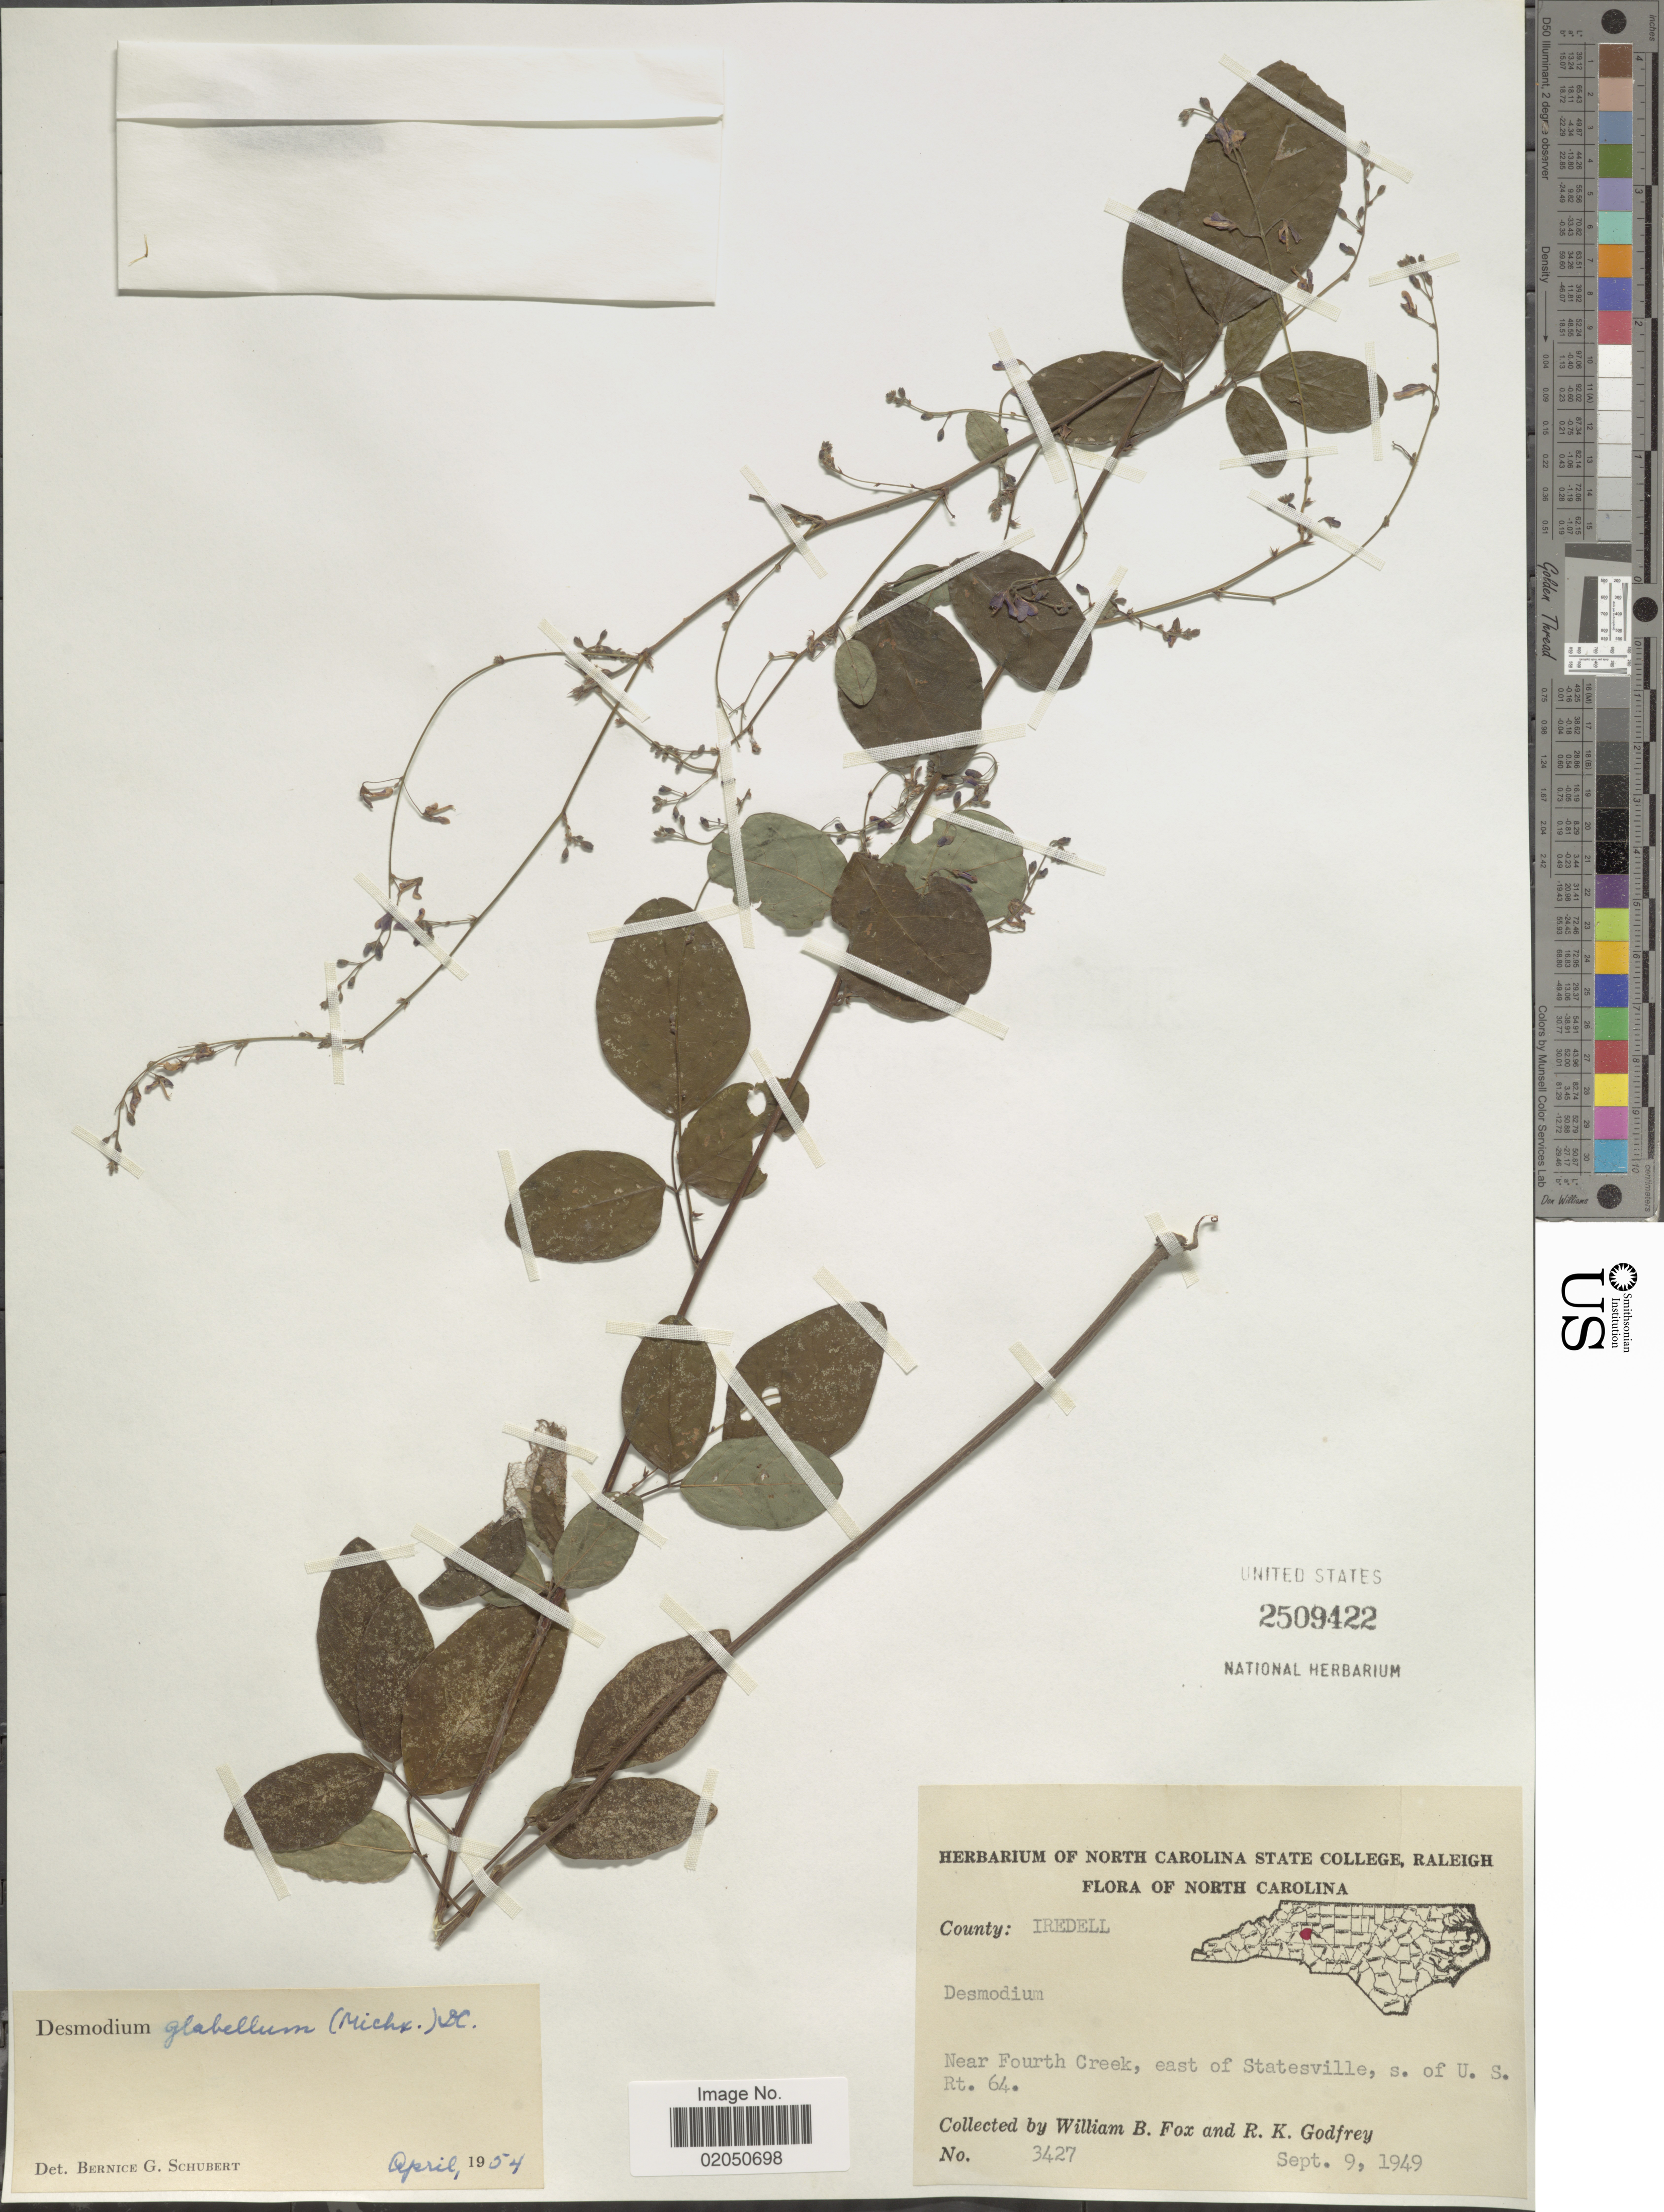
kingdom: Plantae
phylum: Tracheophyta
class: Magnoliopsida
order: Fabales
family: Fabaceae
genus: Desmodium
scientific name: Desmodium glabellum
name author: (Michx.) DC.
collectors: W. B. Fox & R. K. Godfrey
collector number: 3427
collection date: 1949-09-09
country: United States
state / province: North Carolina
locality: County: Iredell, Near Fourth Creek, east of Statesville, s. of U.S. Rt. 64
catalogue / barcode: US 2509422